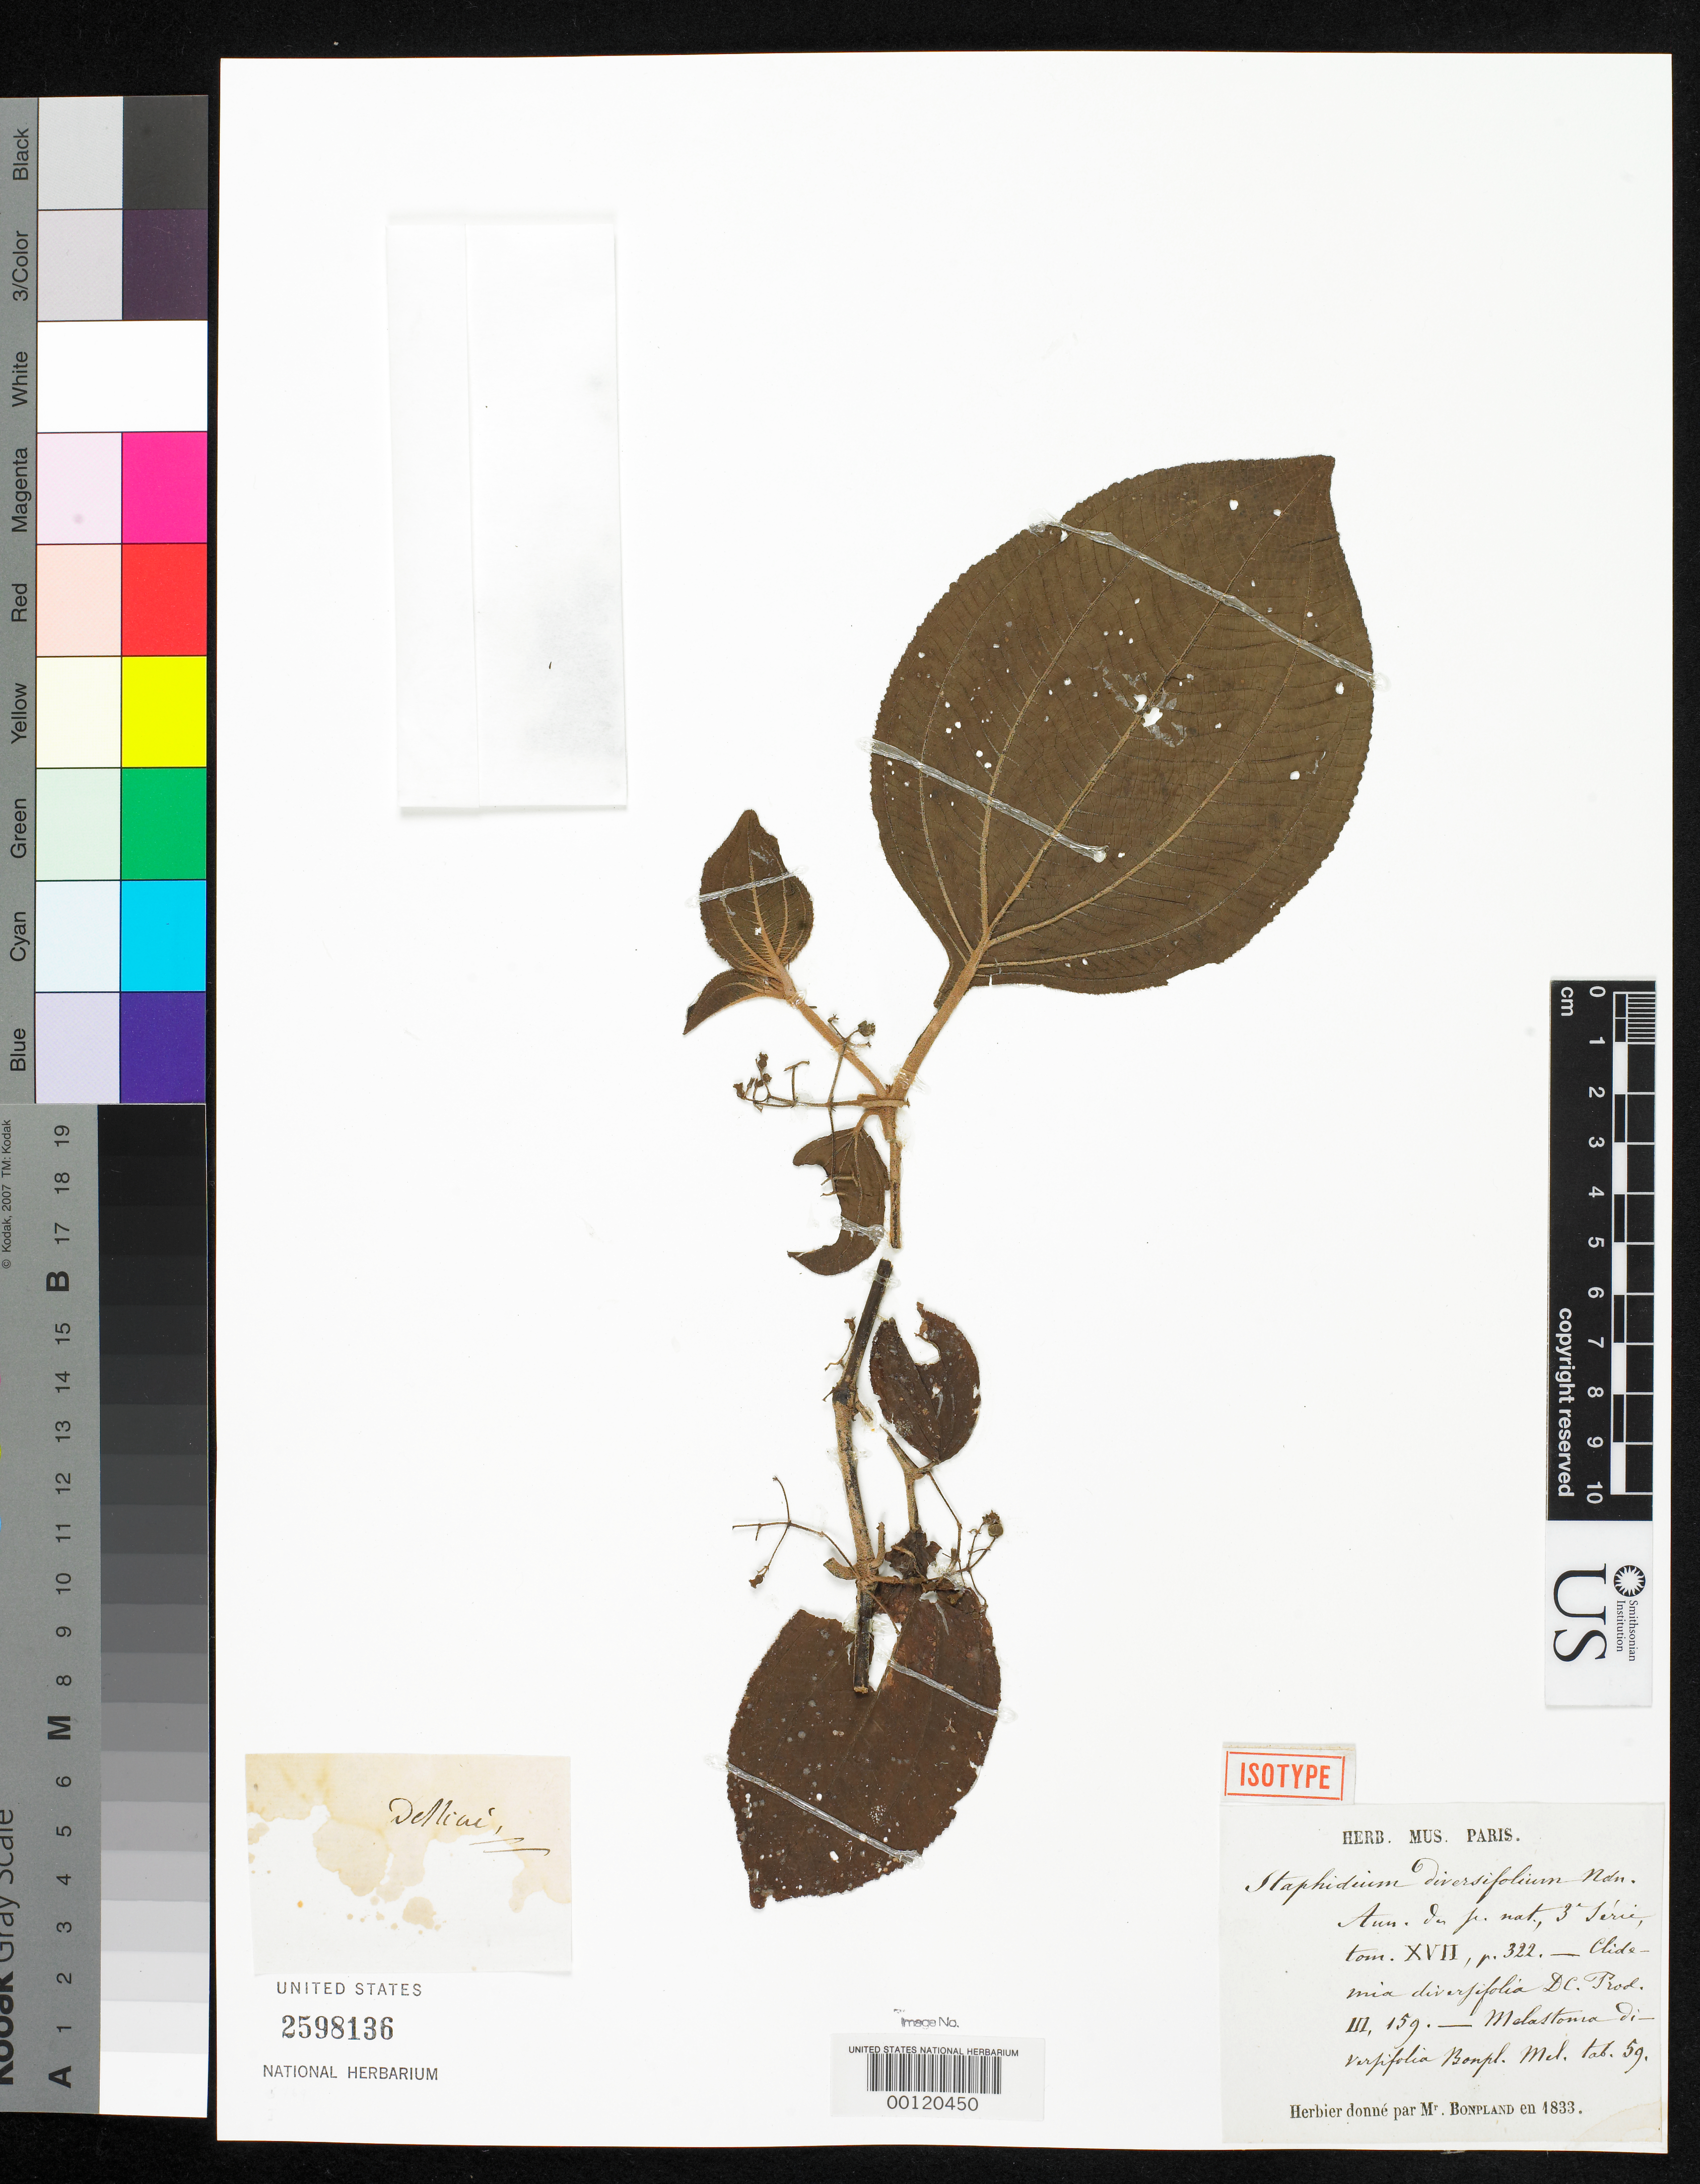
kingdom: Plantae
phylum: Tracheophyta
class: Magnoliopsida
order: Myrtales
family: Melastomataceae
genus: Melastoma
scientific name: Melastoma diversifolia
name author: Bonpl.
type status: Isotype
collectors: A. J. A. Bonpland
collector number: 1617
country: Colombia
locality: Magdalena River, near San Bartolome.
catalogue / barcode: US 2598136